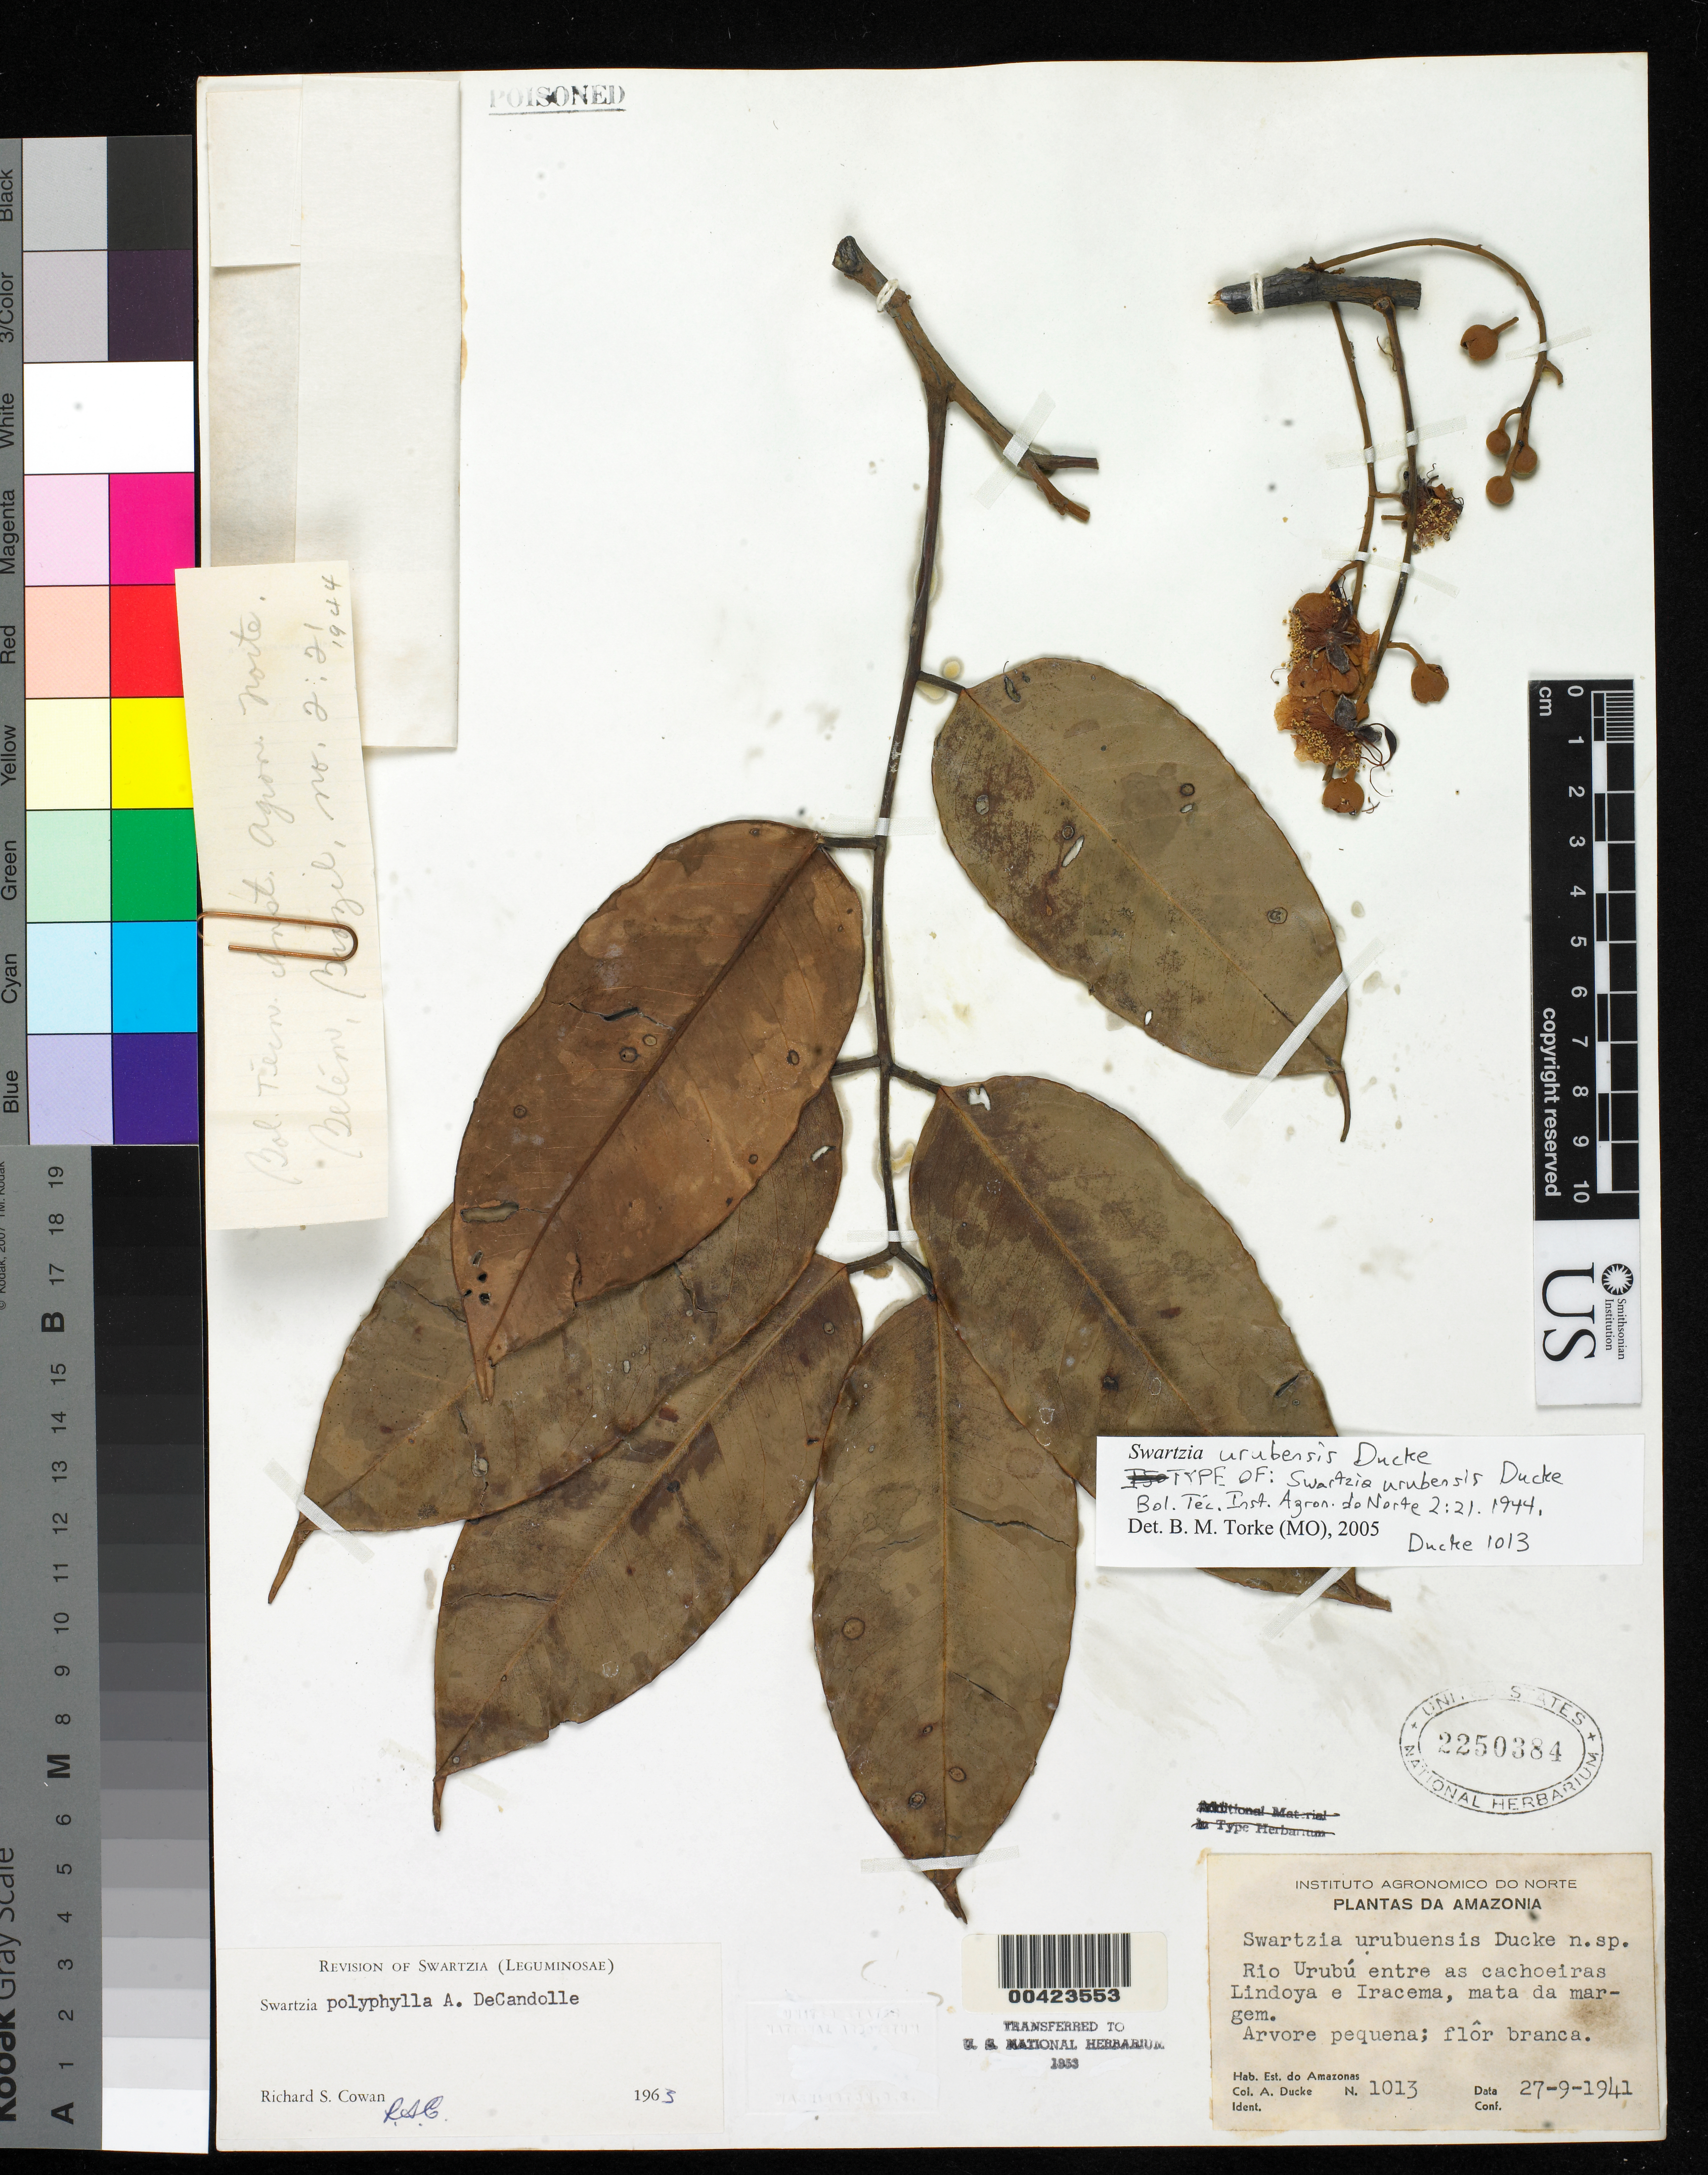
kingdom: Plantae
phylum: Tracheophyta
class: Magnoliopsida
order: Fabales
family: Fabaceae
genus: Swartzia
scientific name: Swartzia urubuensis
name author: Ducke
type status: Isotype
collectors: A. Ducke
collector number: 1013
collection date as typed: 27 Sep 1941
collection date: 1941-09-27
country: Brazil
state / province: Amazonas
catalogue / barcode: US 2250384